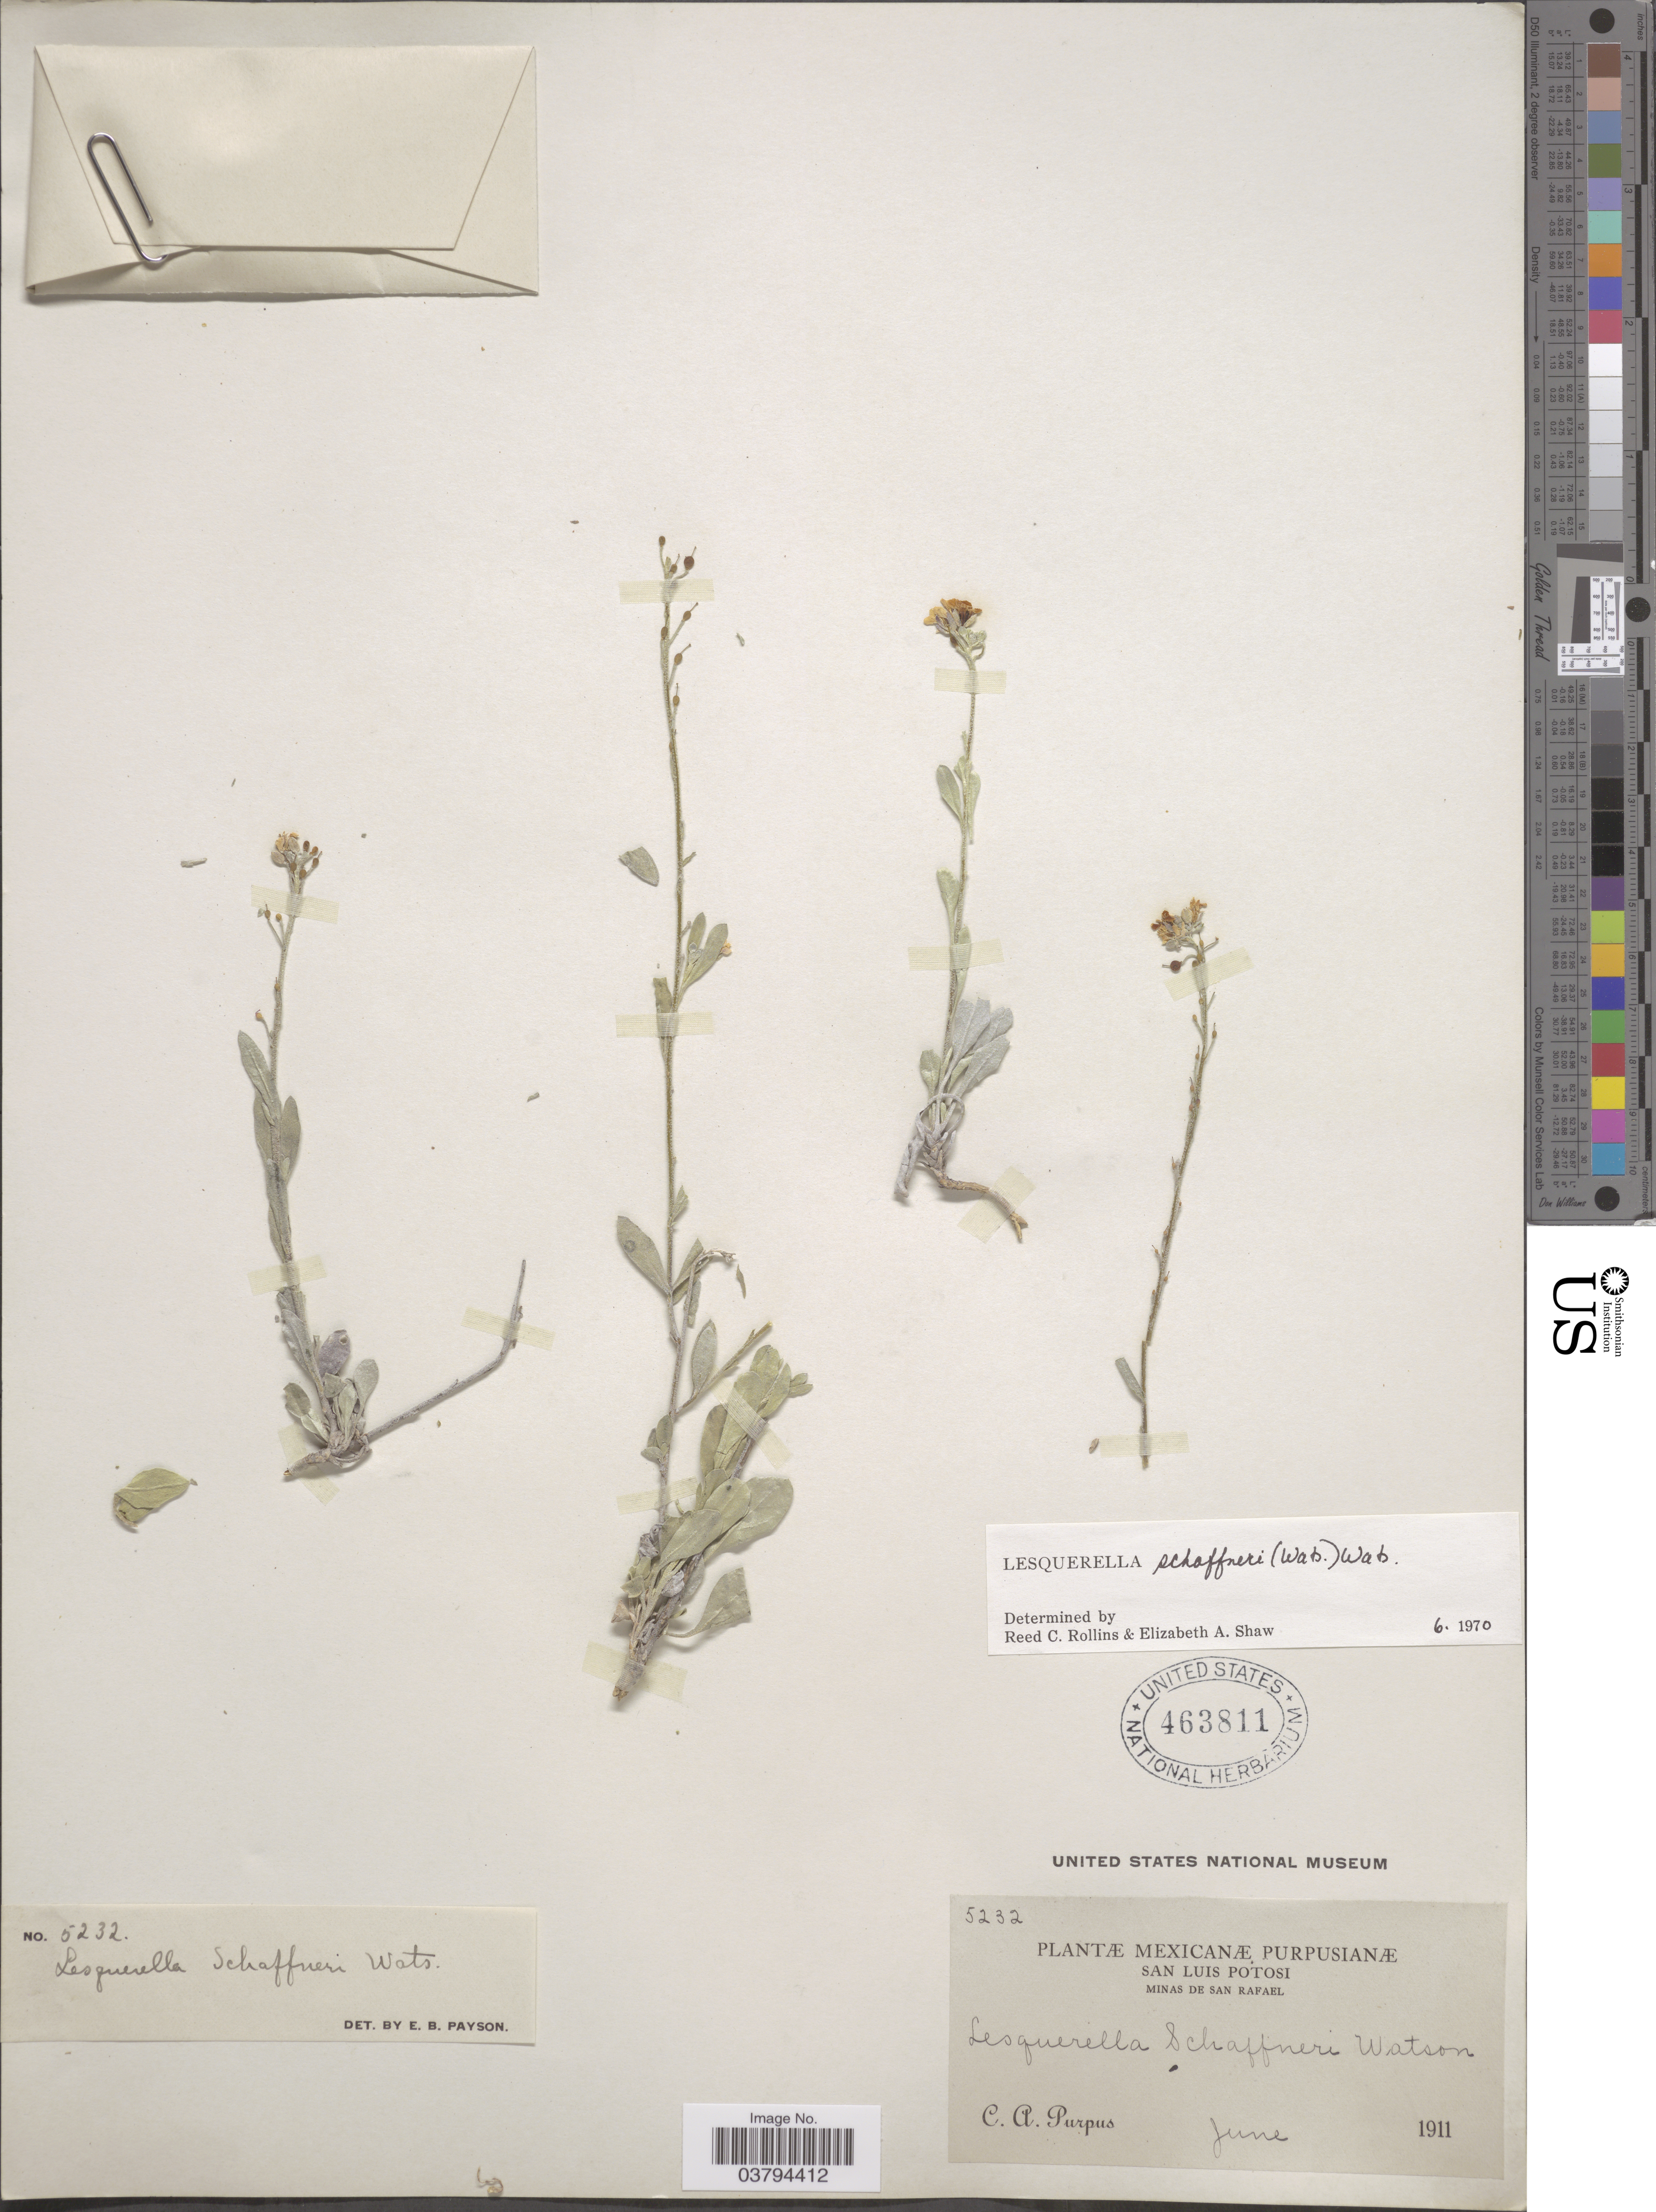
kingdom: Plantae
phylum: Tracheophyta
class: Magnoliopsida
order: Brassicales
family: Brassicaceae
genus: Lesquerella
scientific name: Lesquerella schaffneri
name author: S. Watson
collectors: C. A. Purpus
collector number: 5232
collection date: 1911-06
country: Mexico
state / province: San Luis Potosí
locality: San Luis Potosi. Minas de San Rafael.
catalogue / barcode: US 463811